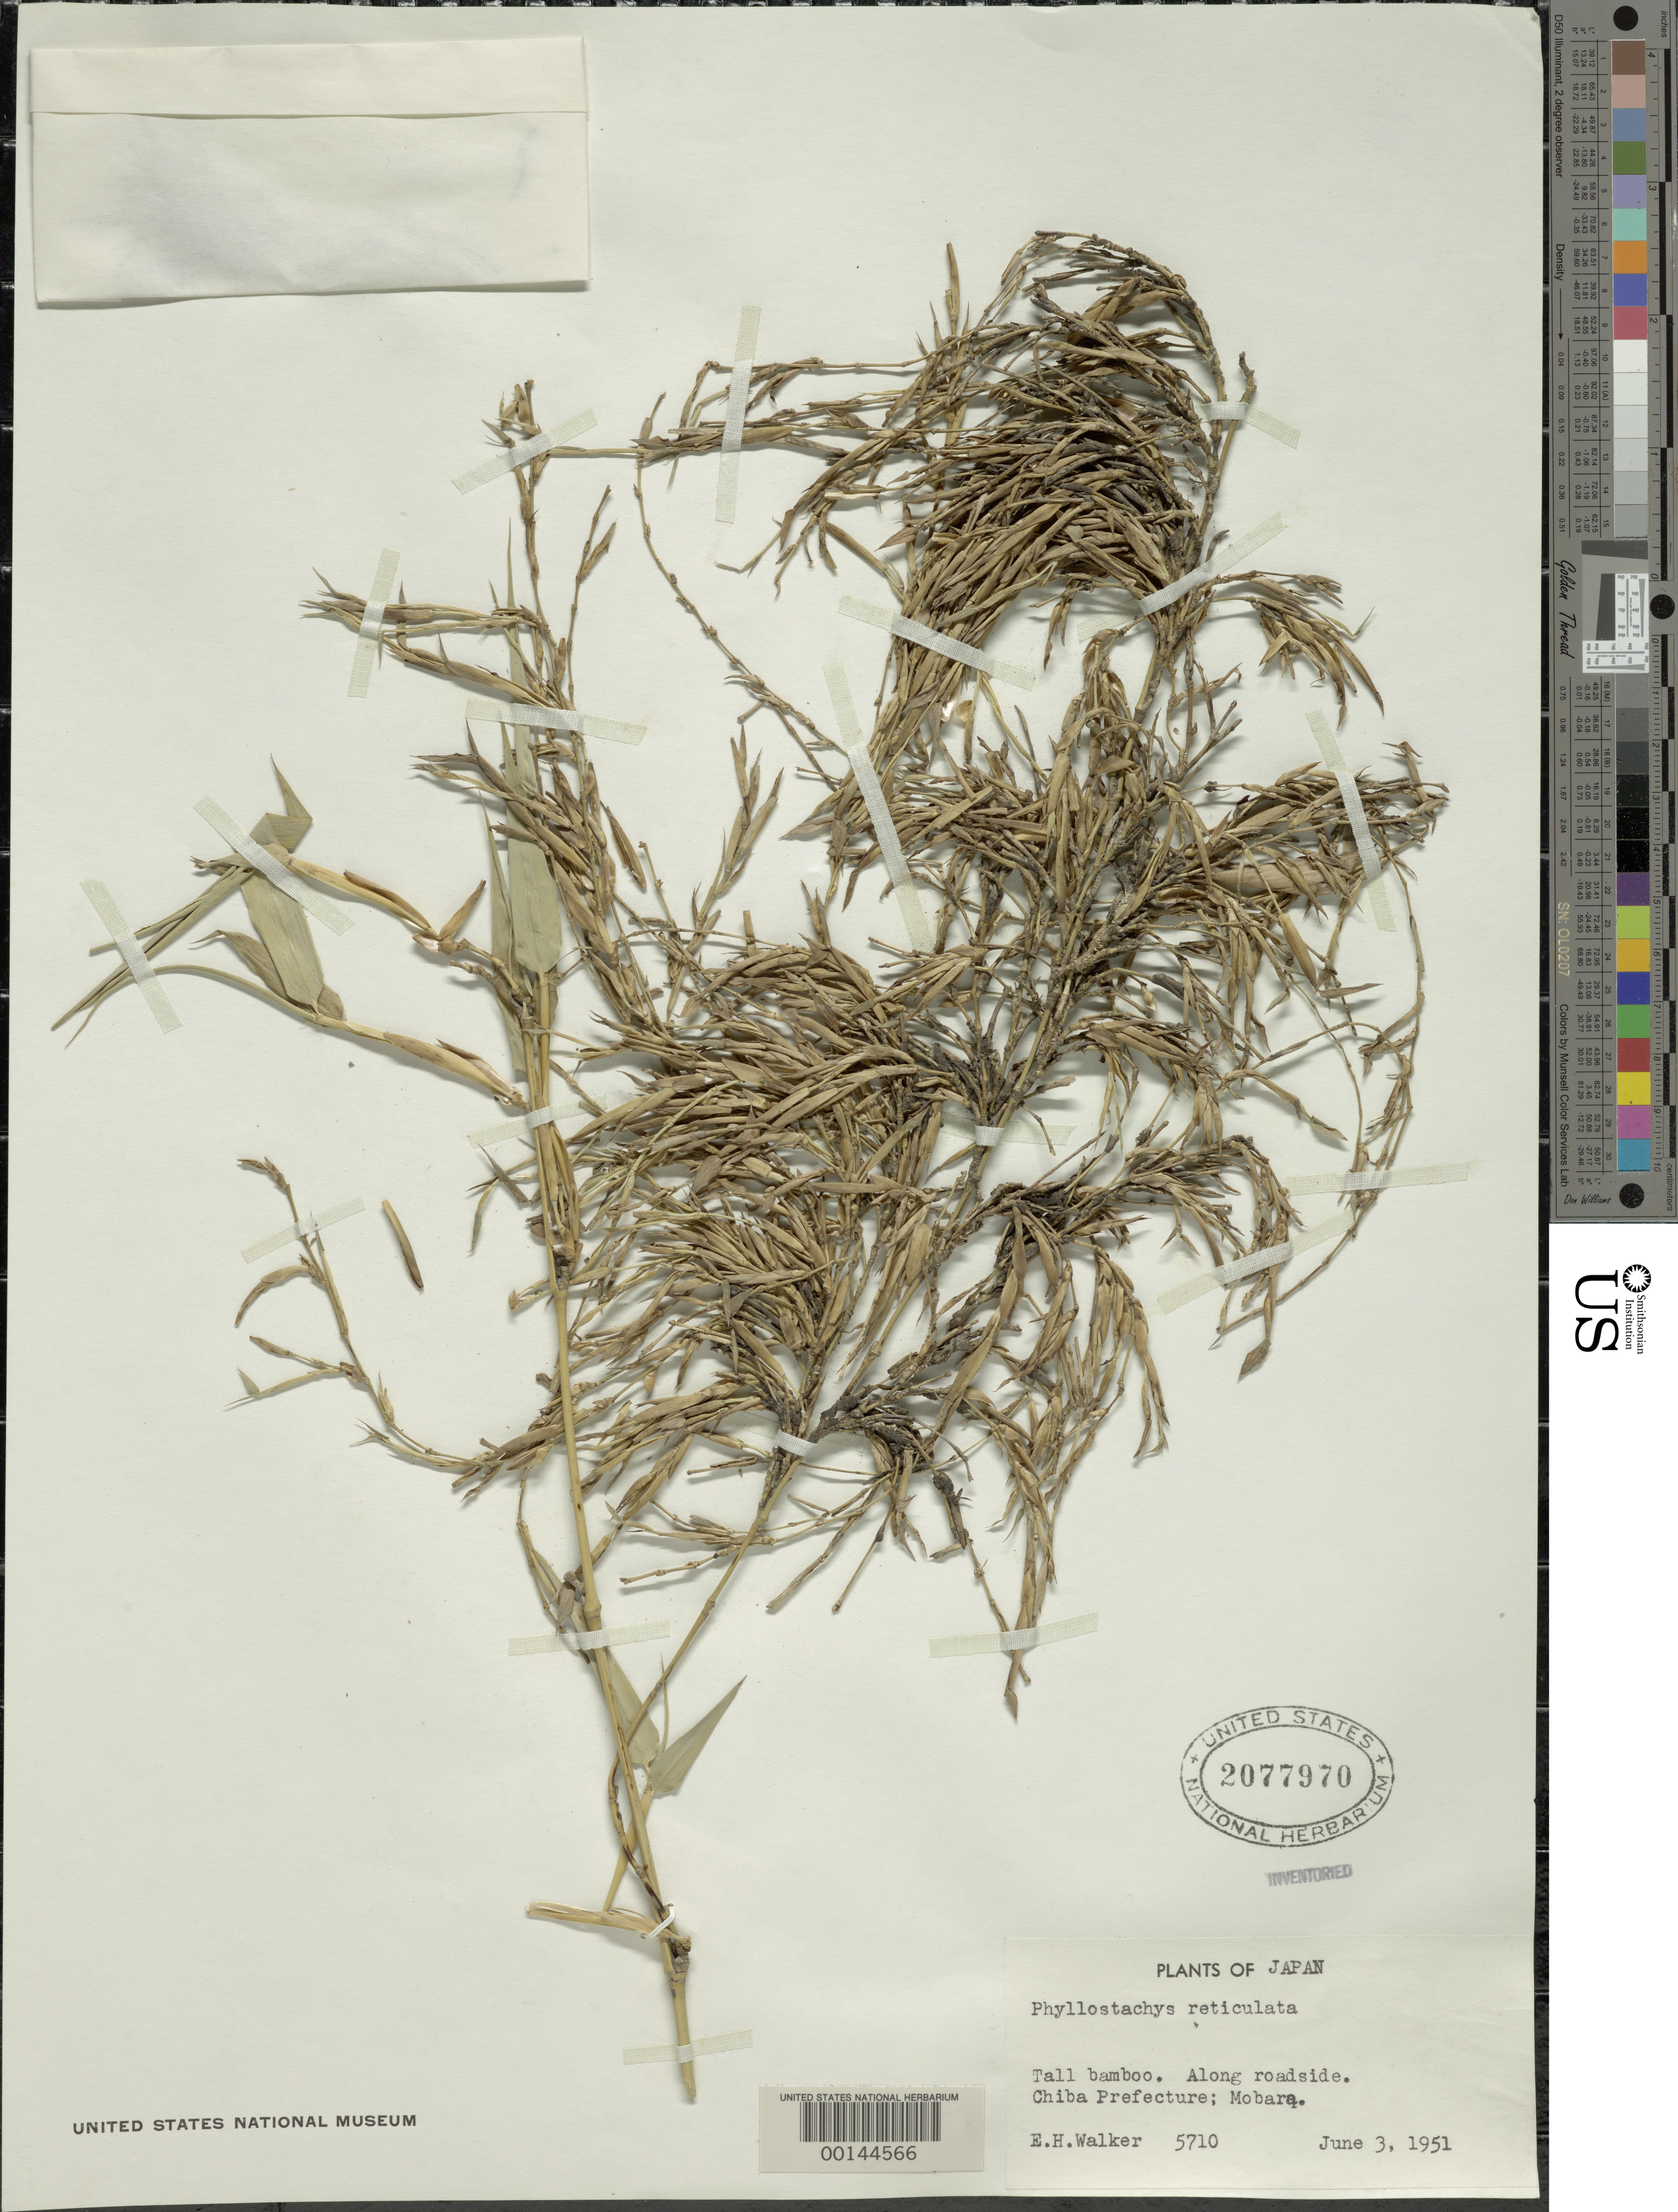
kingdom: Plantae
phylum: Tracheophyta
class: Liliopsida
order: Poales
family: Poaceae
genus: Phyllostachys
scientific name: Phyllostachys bambusoides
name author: Siebold & Zucc.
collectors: E. H. Walker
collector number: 5710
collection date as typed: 03 Jun 1951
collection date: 1951-06-03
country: Japan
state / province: Tiba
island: Honshu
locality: Mobara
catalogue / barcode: US 2077970